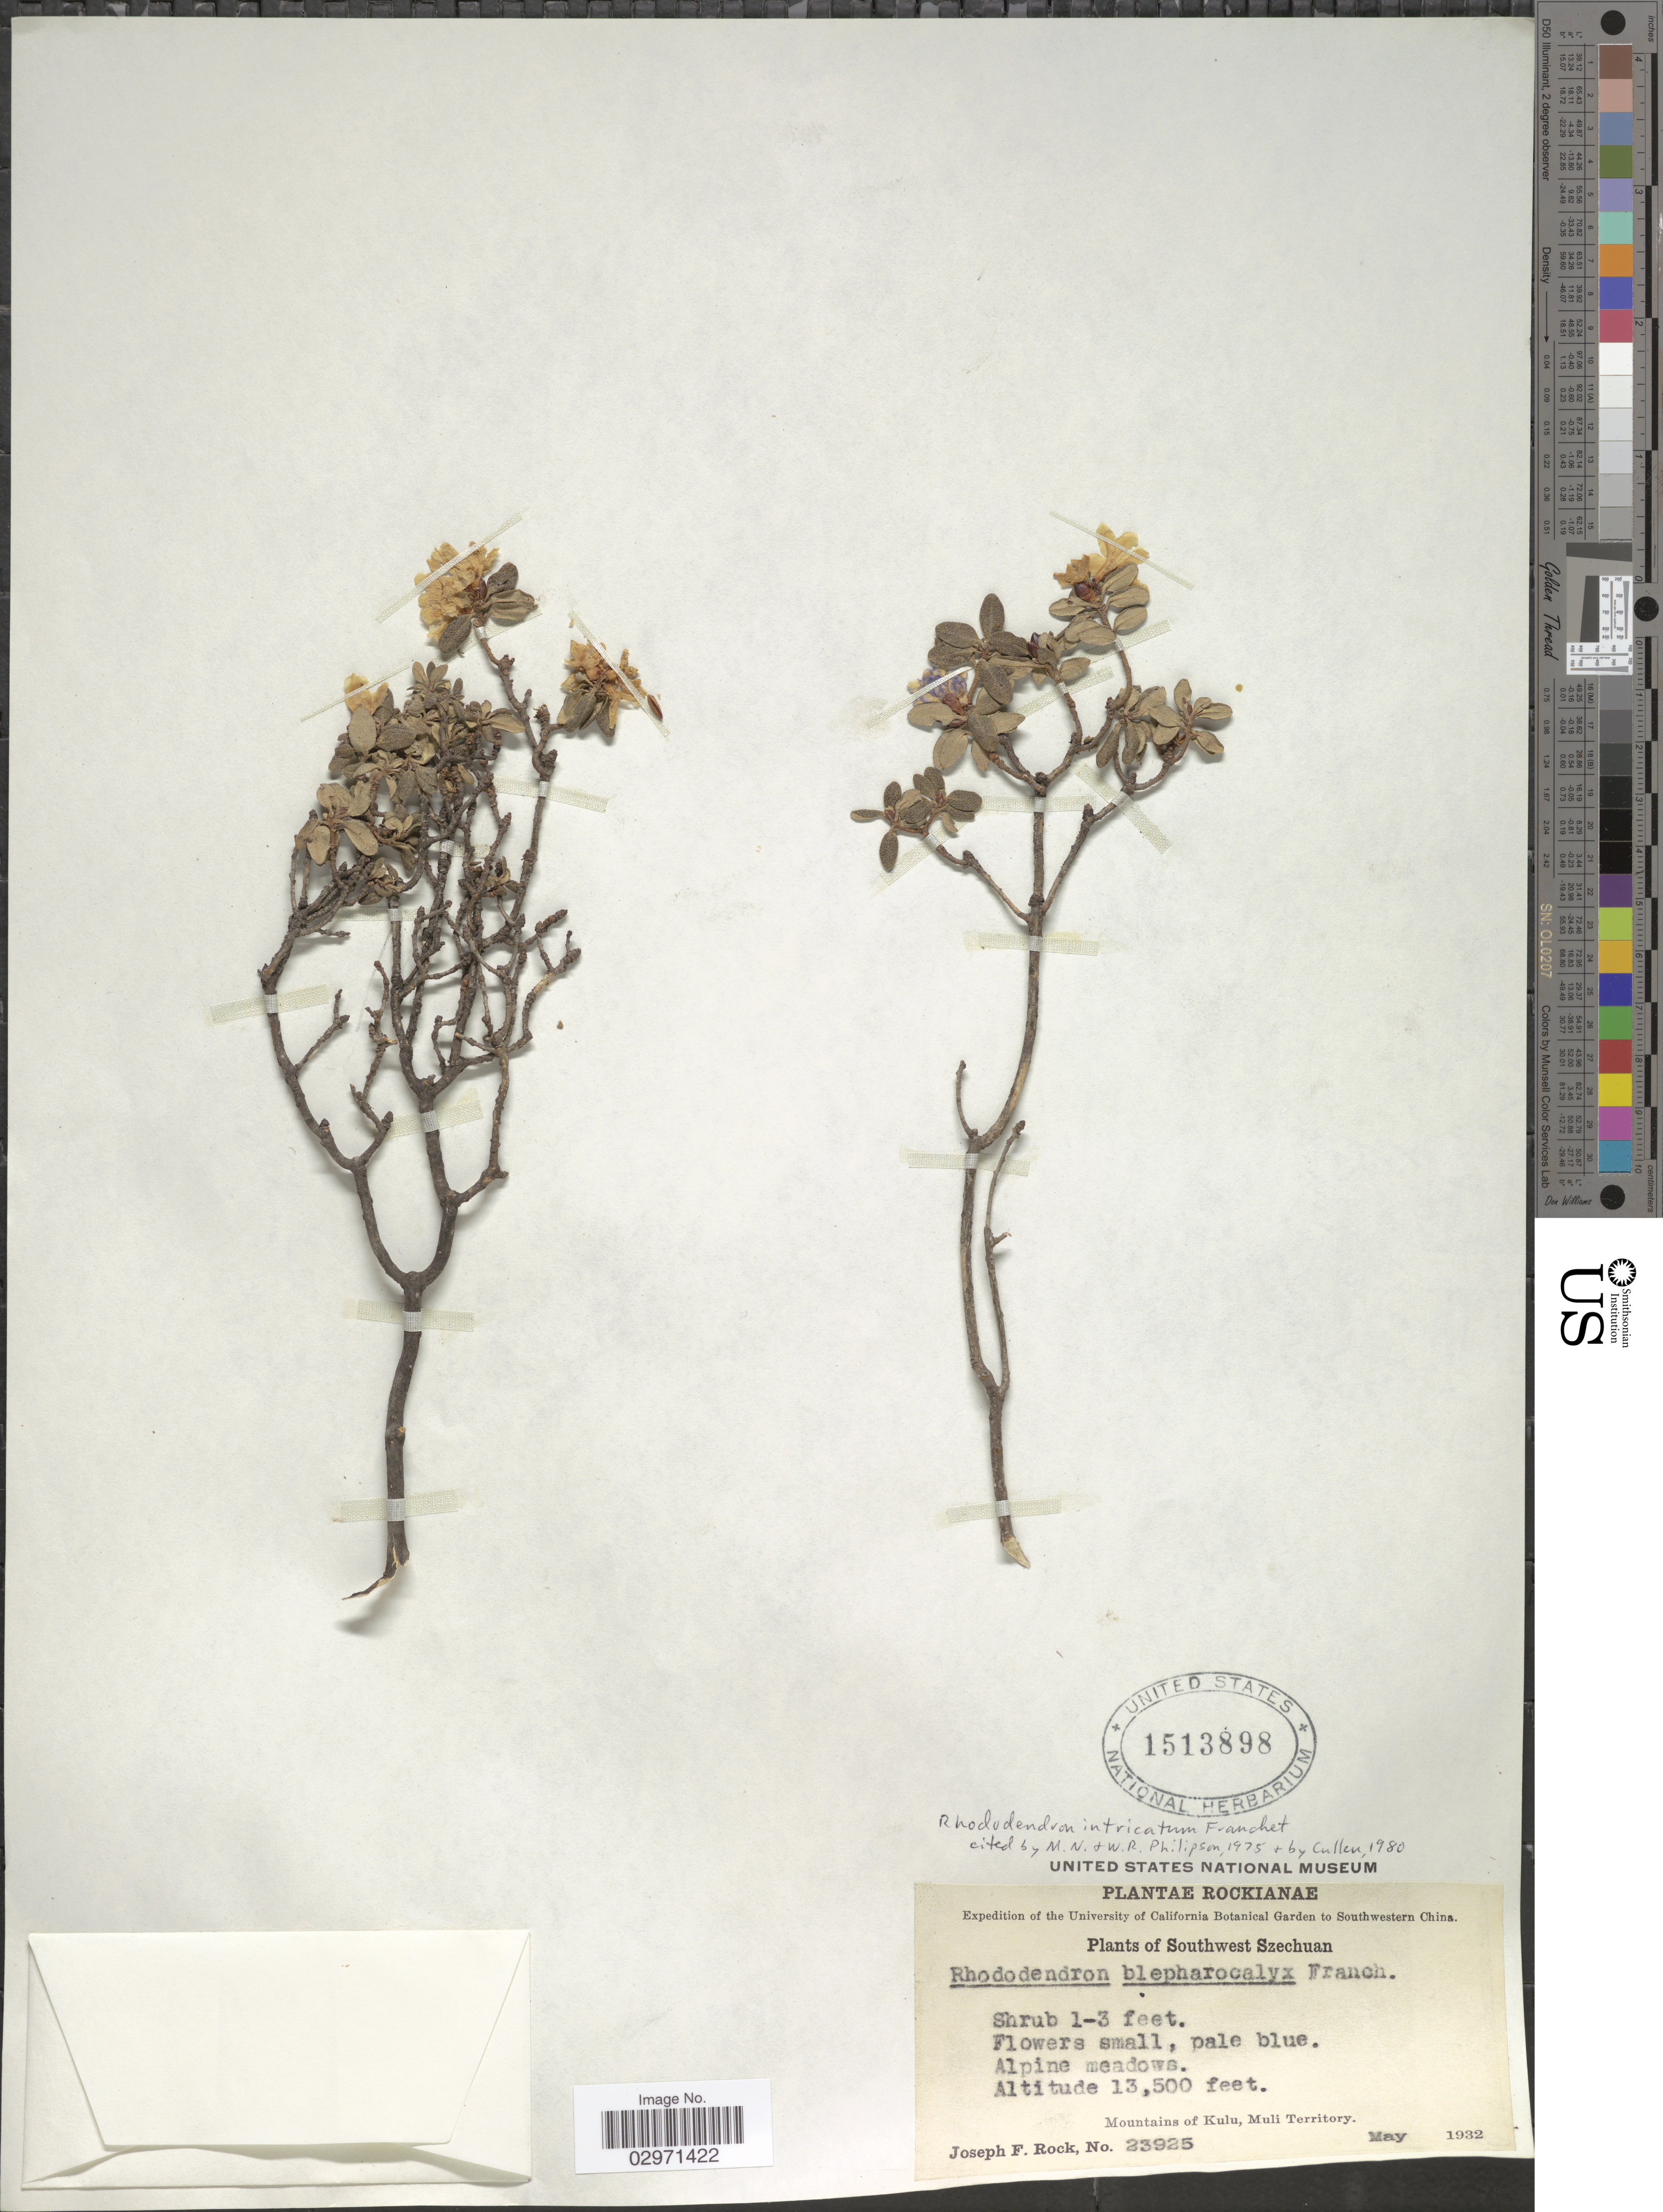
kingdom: Plantae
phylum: Tracheophyta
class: Magnoliopsida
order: Ericales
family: Ericaceae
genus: Rhododendron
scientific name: Rhododendron intricatum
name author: Franch.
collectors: J. F. Rock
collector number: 23925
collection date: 1932-05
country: China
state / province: Sichuan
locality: Southwestern China. Southwest Szechuan. Alpine meadows. Mountains of Kulu, Muli Territory.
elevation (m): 4115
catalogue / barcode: US 1513898